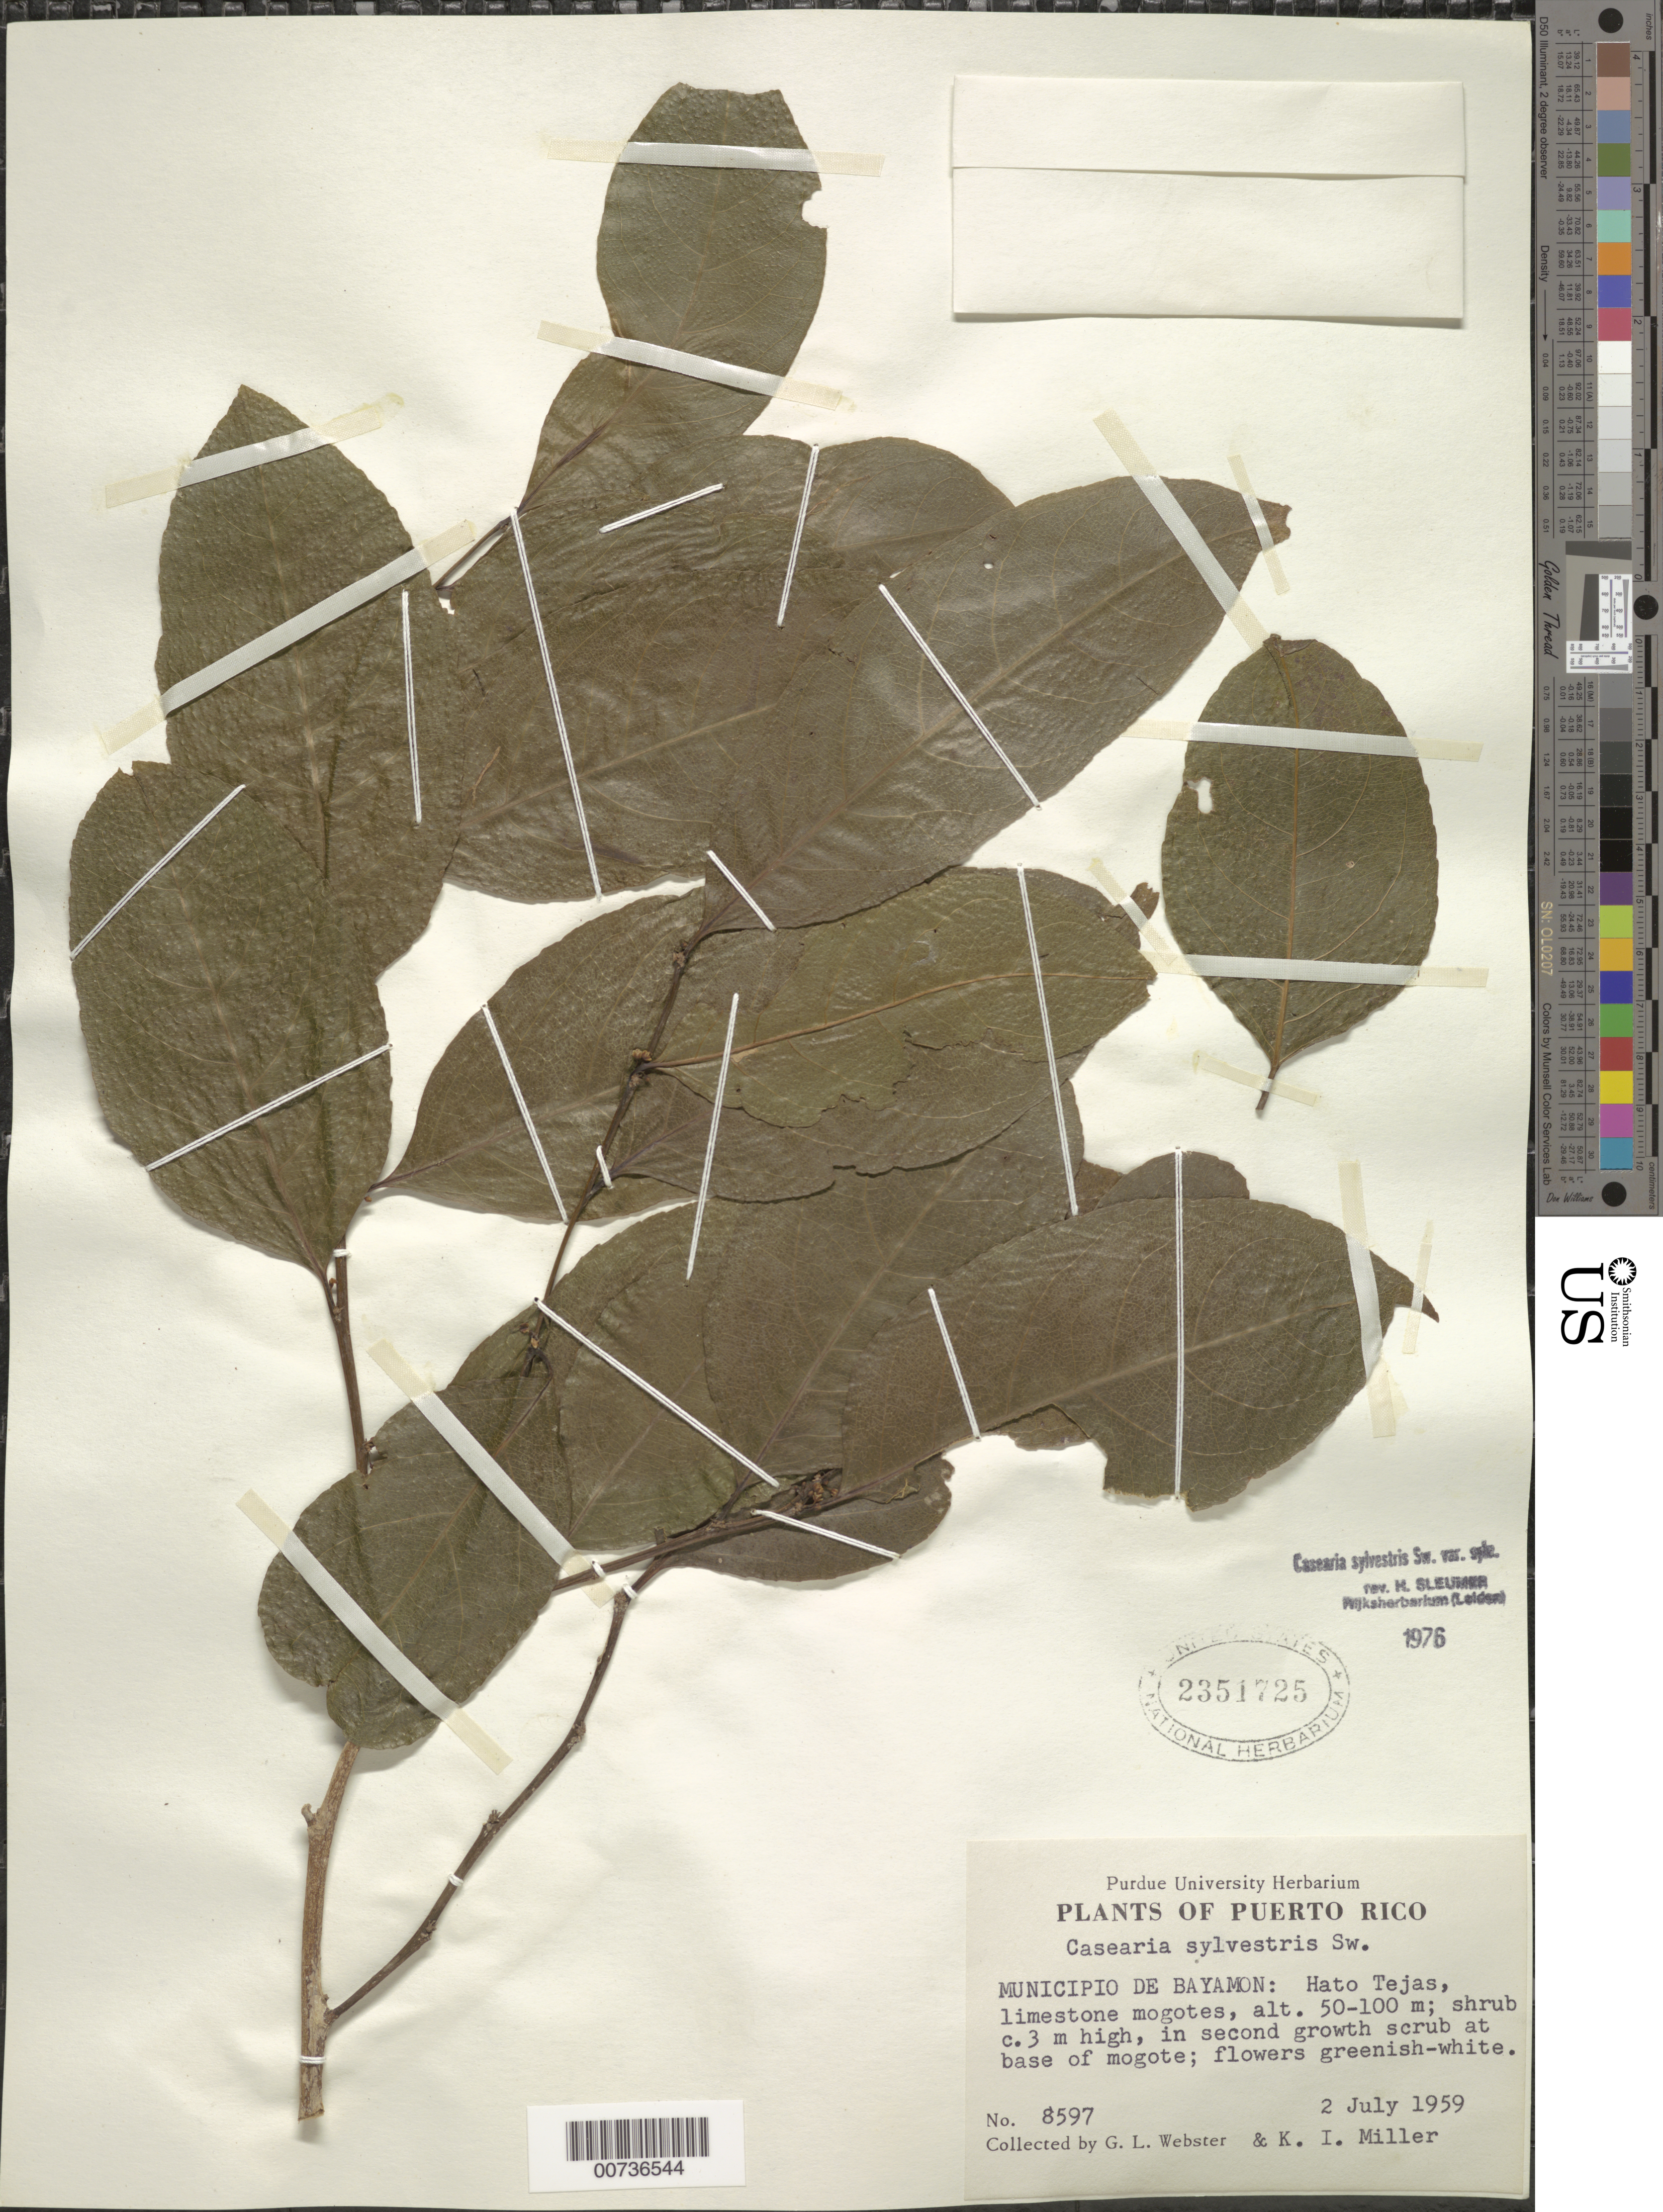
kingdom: Plantae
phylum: Tracheophyta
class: Magnoliopsida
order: Malpighiales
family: Salicaceae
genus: Casearia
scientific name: Casearia sylvestris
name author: Sw.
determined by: Sleumer, H. O.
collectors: G. L. Webster & K. I. Miller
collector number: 8597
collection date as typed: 02 Jul 1959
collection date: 1959-07-02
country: Puerto Rico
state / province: Bayamón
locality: Mun. Bayamón: Hato tejas, limestone mogotes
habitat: In secong growth scrub at base of mogote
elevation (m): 50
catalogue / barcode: US 2351725